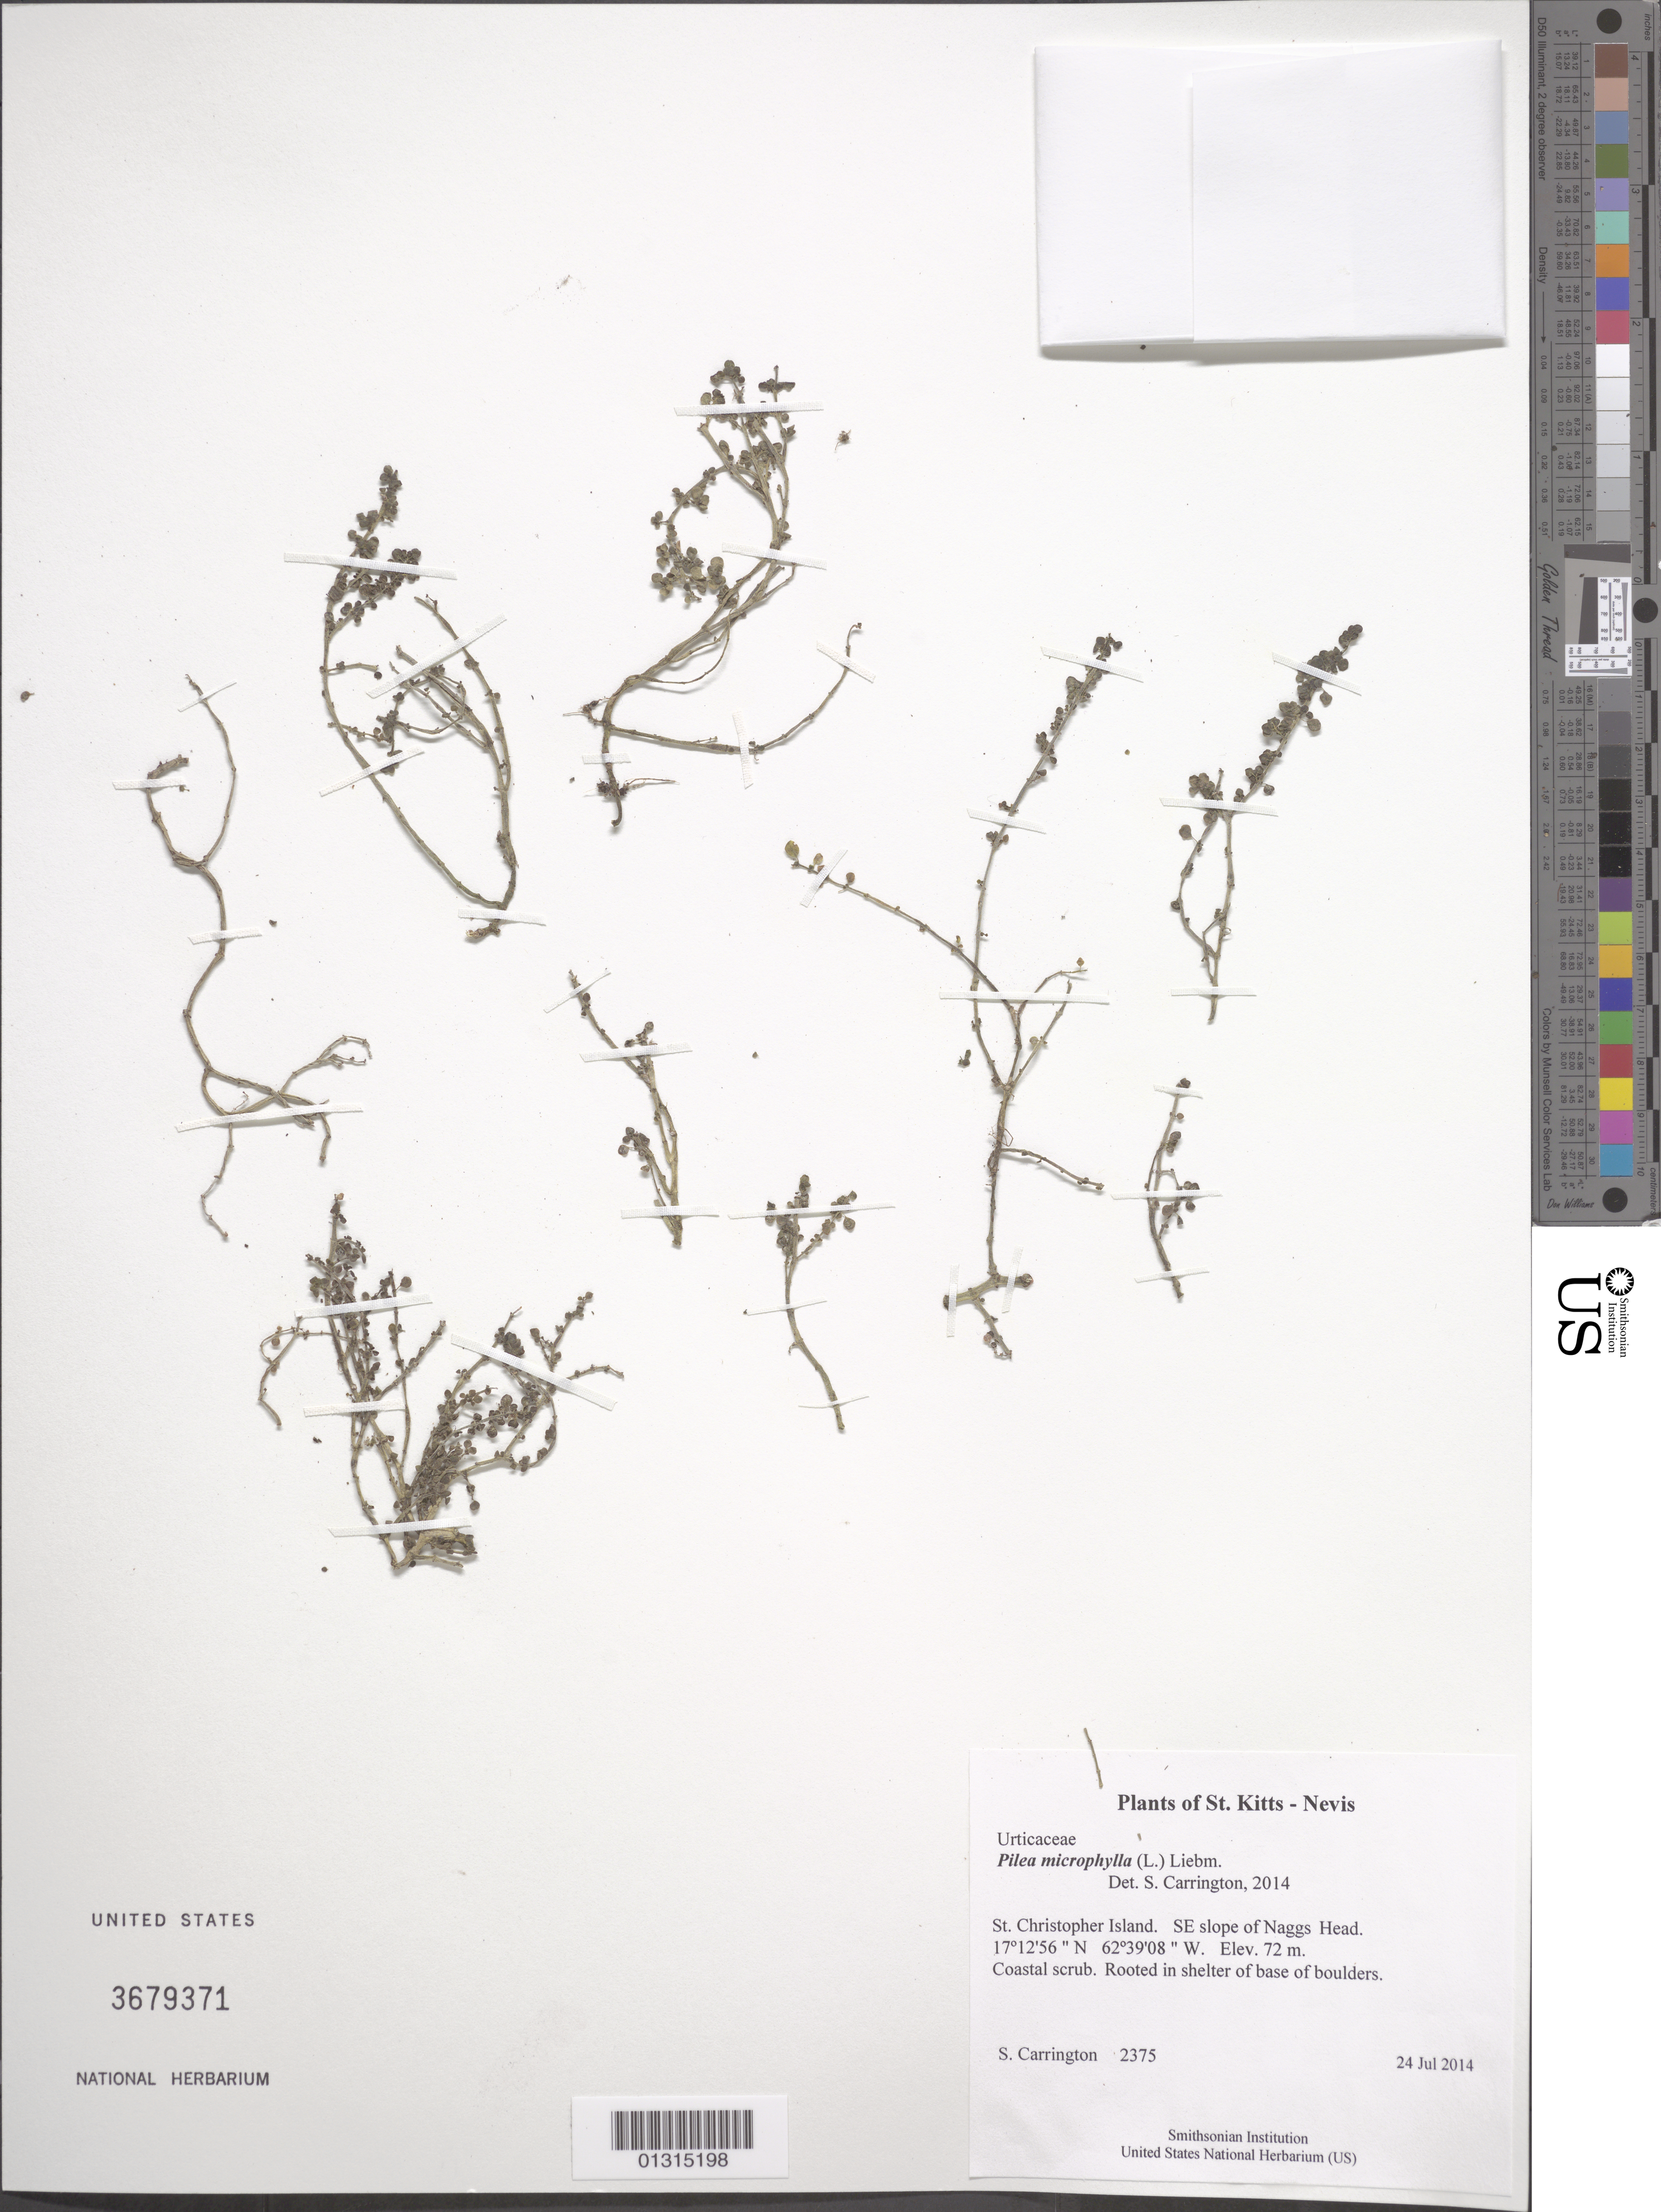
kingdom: Plantae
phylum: Tracheophyta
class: Magnoliopsida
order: Rosales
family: Urticaceae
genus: Pilea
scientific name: Pilea microphylla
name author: (L.) Liebm.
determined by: Carrington, C. M. S.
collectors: C. M. S. Carrington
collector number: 2375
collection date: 2014-07-24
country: St. Christopher-Nevis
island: St. Christopher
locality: SE slope of Naggs Head.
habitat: Coastal scrub.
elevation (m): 72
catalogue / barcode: US 3679371